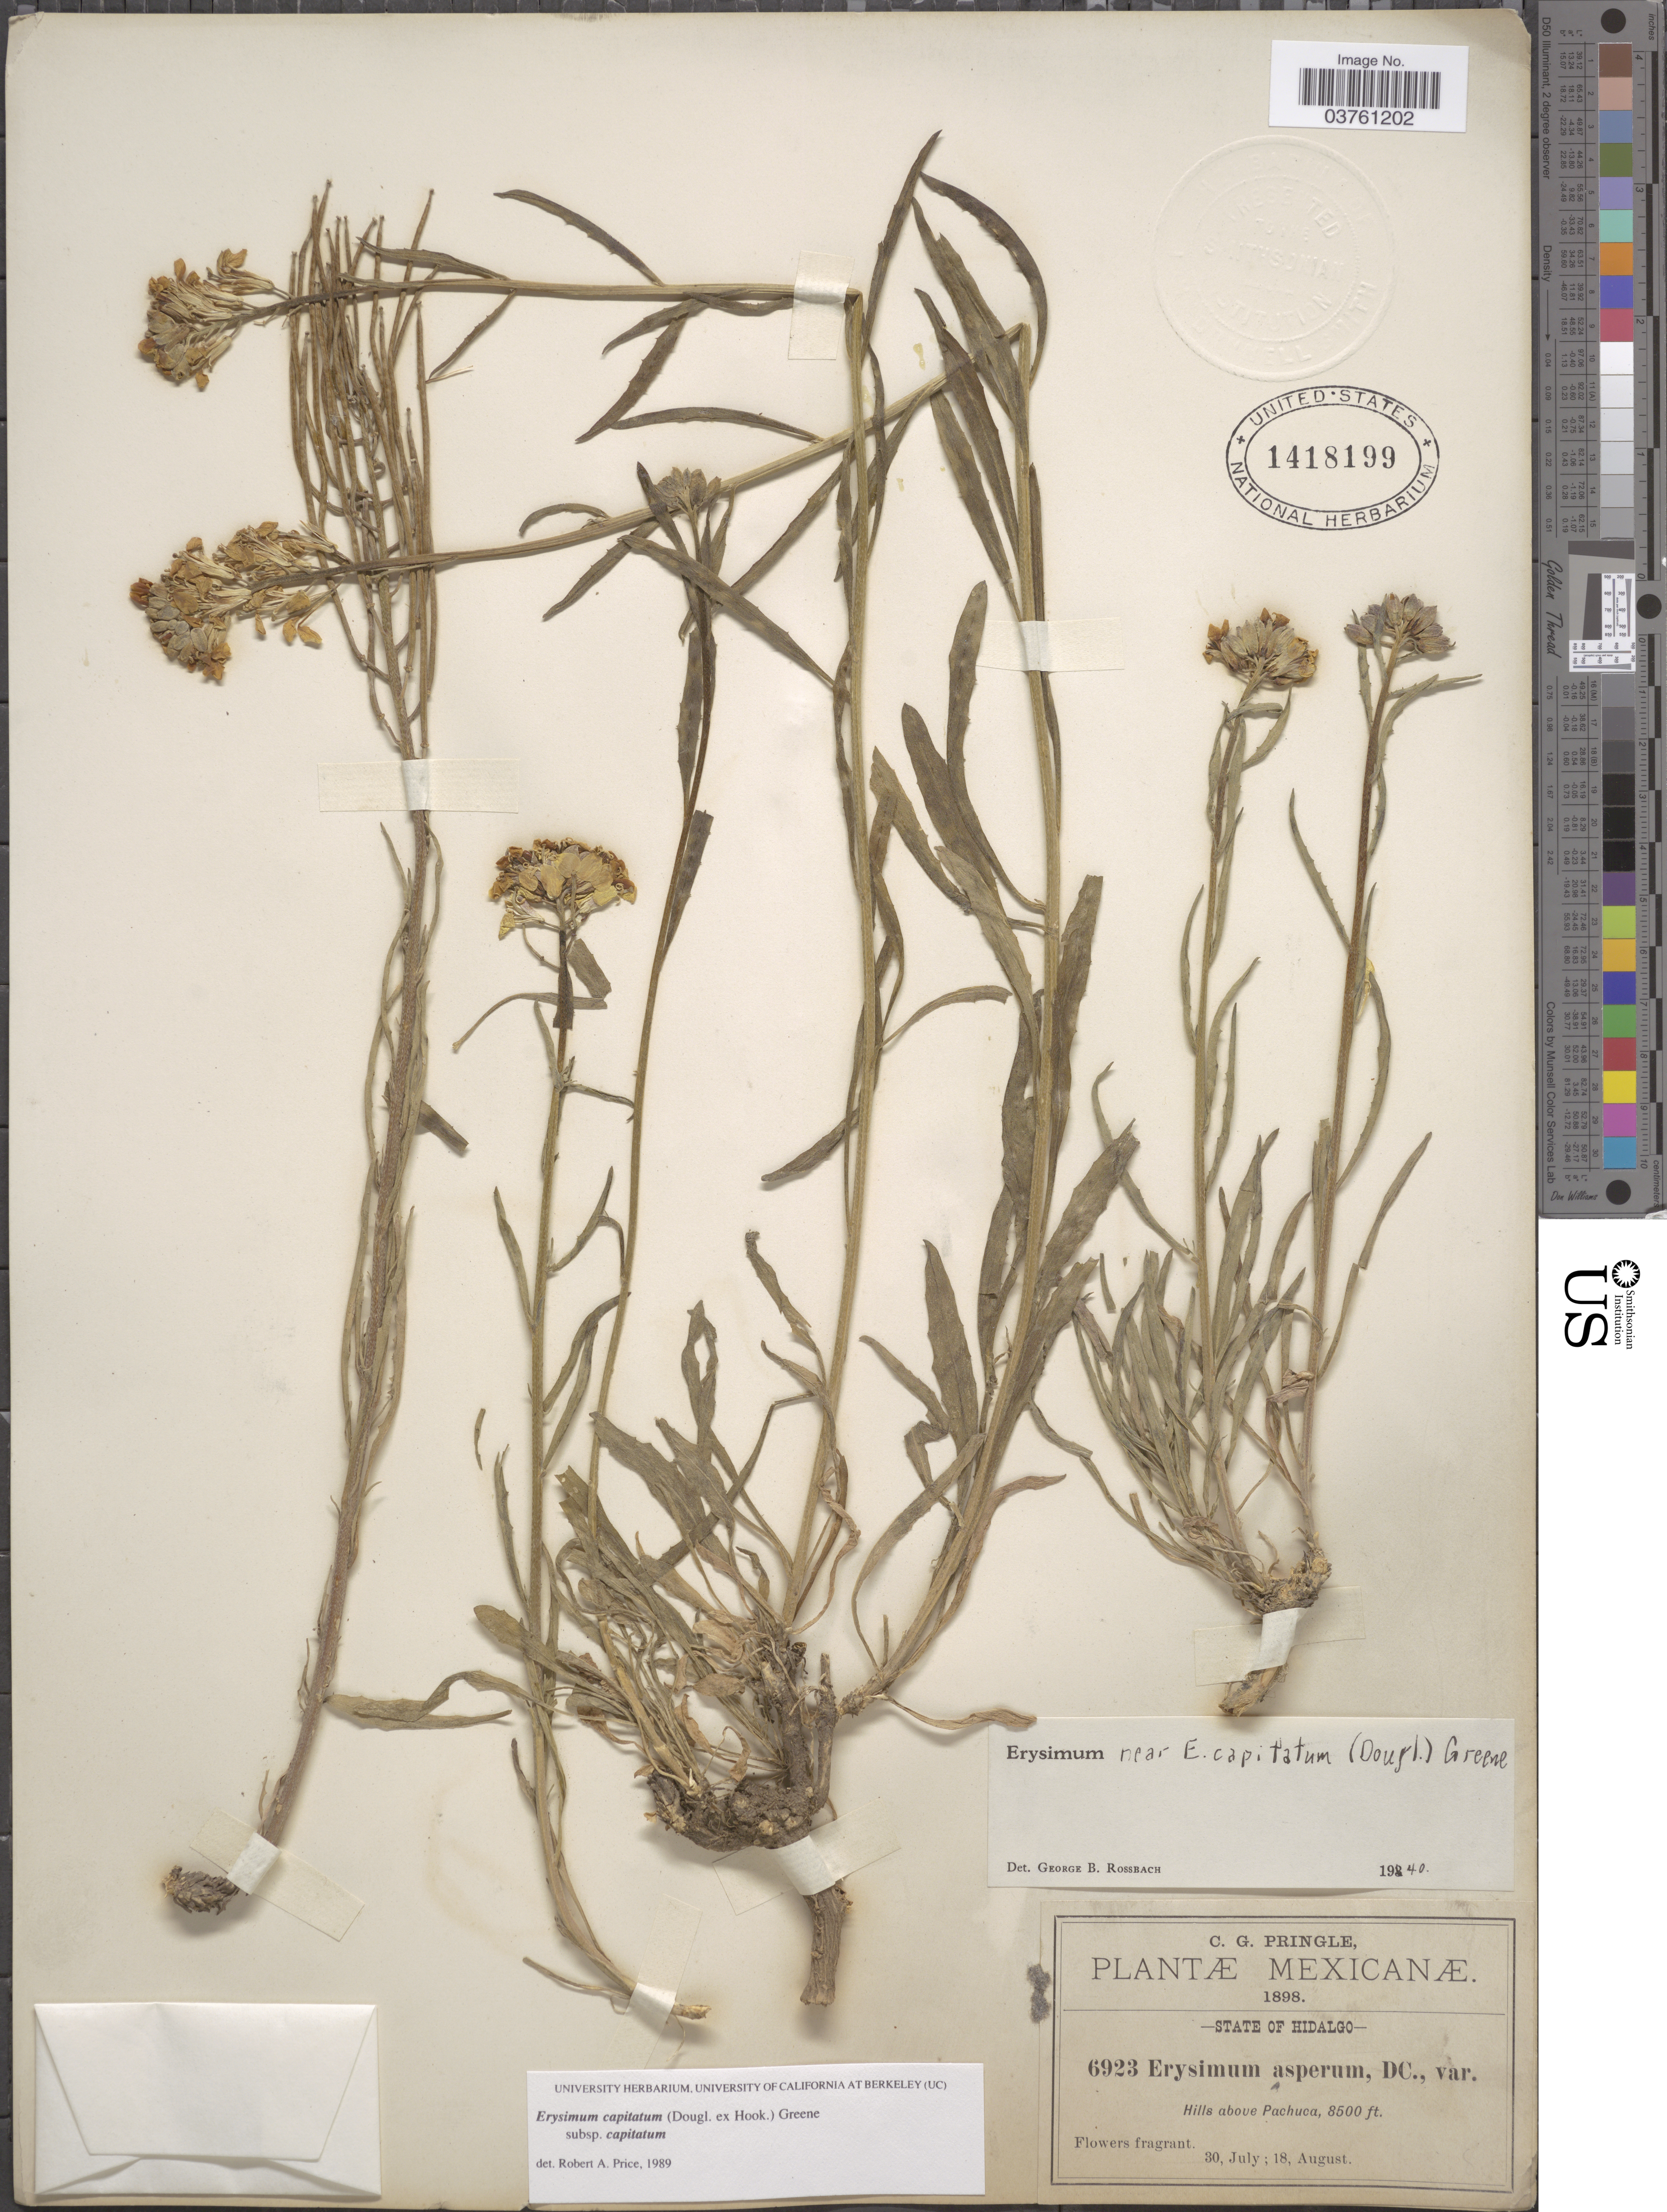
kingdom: Plantae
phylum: Tracheophyta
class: Magnoliopsida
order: Brassicales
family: Brassicaceae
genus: Erysimum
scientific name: Erysimum capitatum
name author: (Douglas ex Hook.) Greene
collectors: C. G. Pringle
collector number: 6923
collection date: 1898-07-30/1898-08-18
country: Mexico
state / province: Hidalgo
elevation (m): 2591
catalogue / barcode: US 1418199